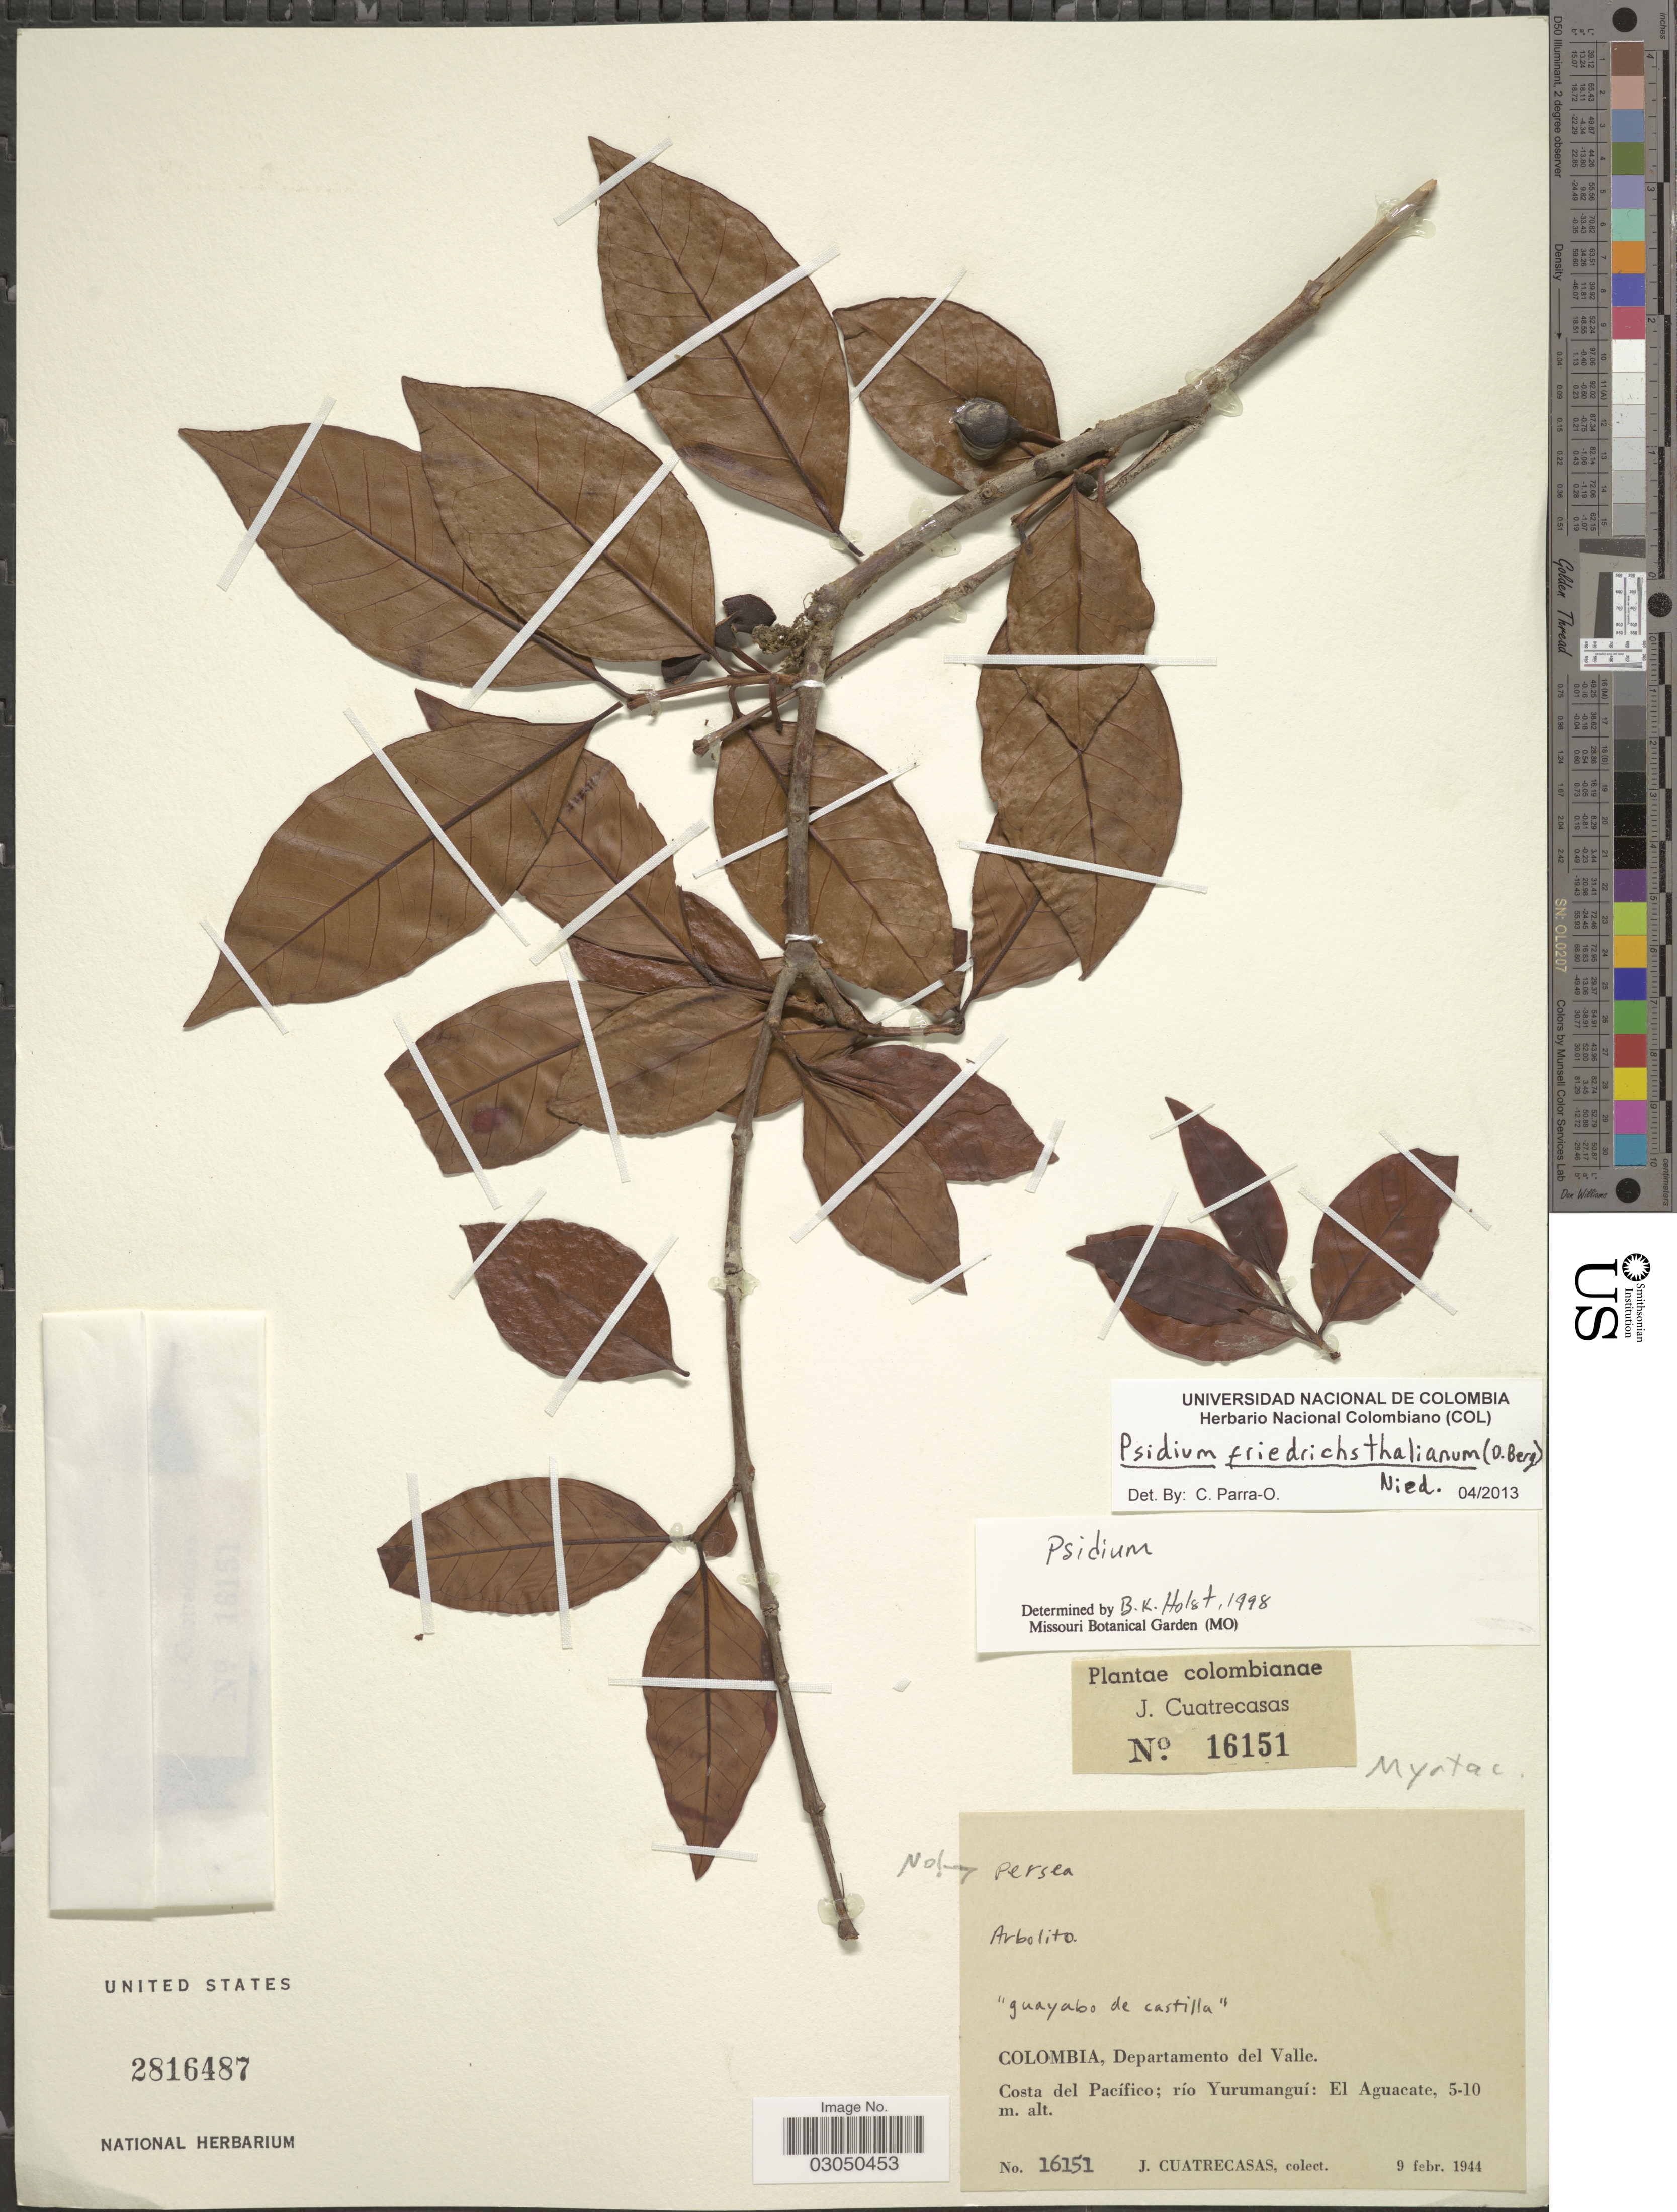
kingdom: Plantae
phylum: Tracheophyta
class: Magnoliopsida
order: Myrtales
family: Myrtaceae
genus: Psidium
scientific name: Psidium friedrichsthalianum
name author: (O. Berg) Nied.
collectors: J. Cuatrecasas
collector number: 16151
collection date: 1944-02-09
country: Colombia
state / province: Valle del Cauca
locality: Departamento del Valle. Costa del Pacífico; río Yurumanguí: El Aguacate.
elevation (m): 5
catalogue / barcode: US 2816487